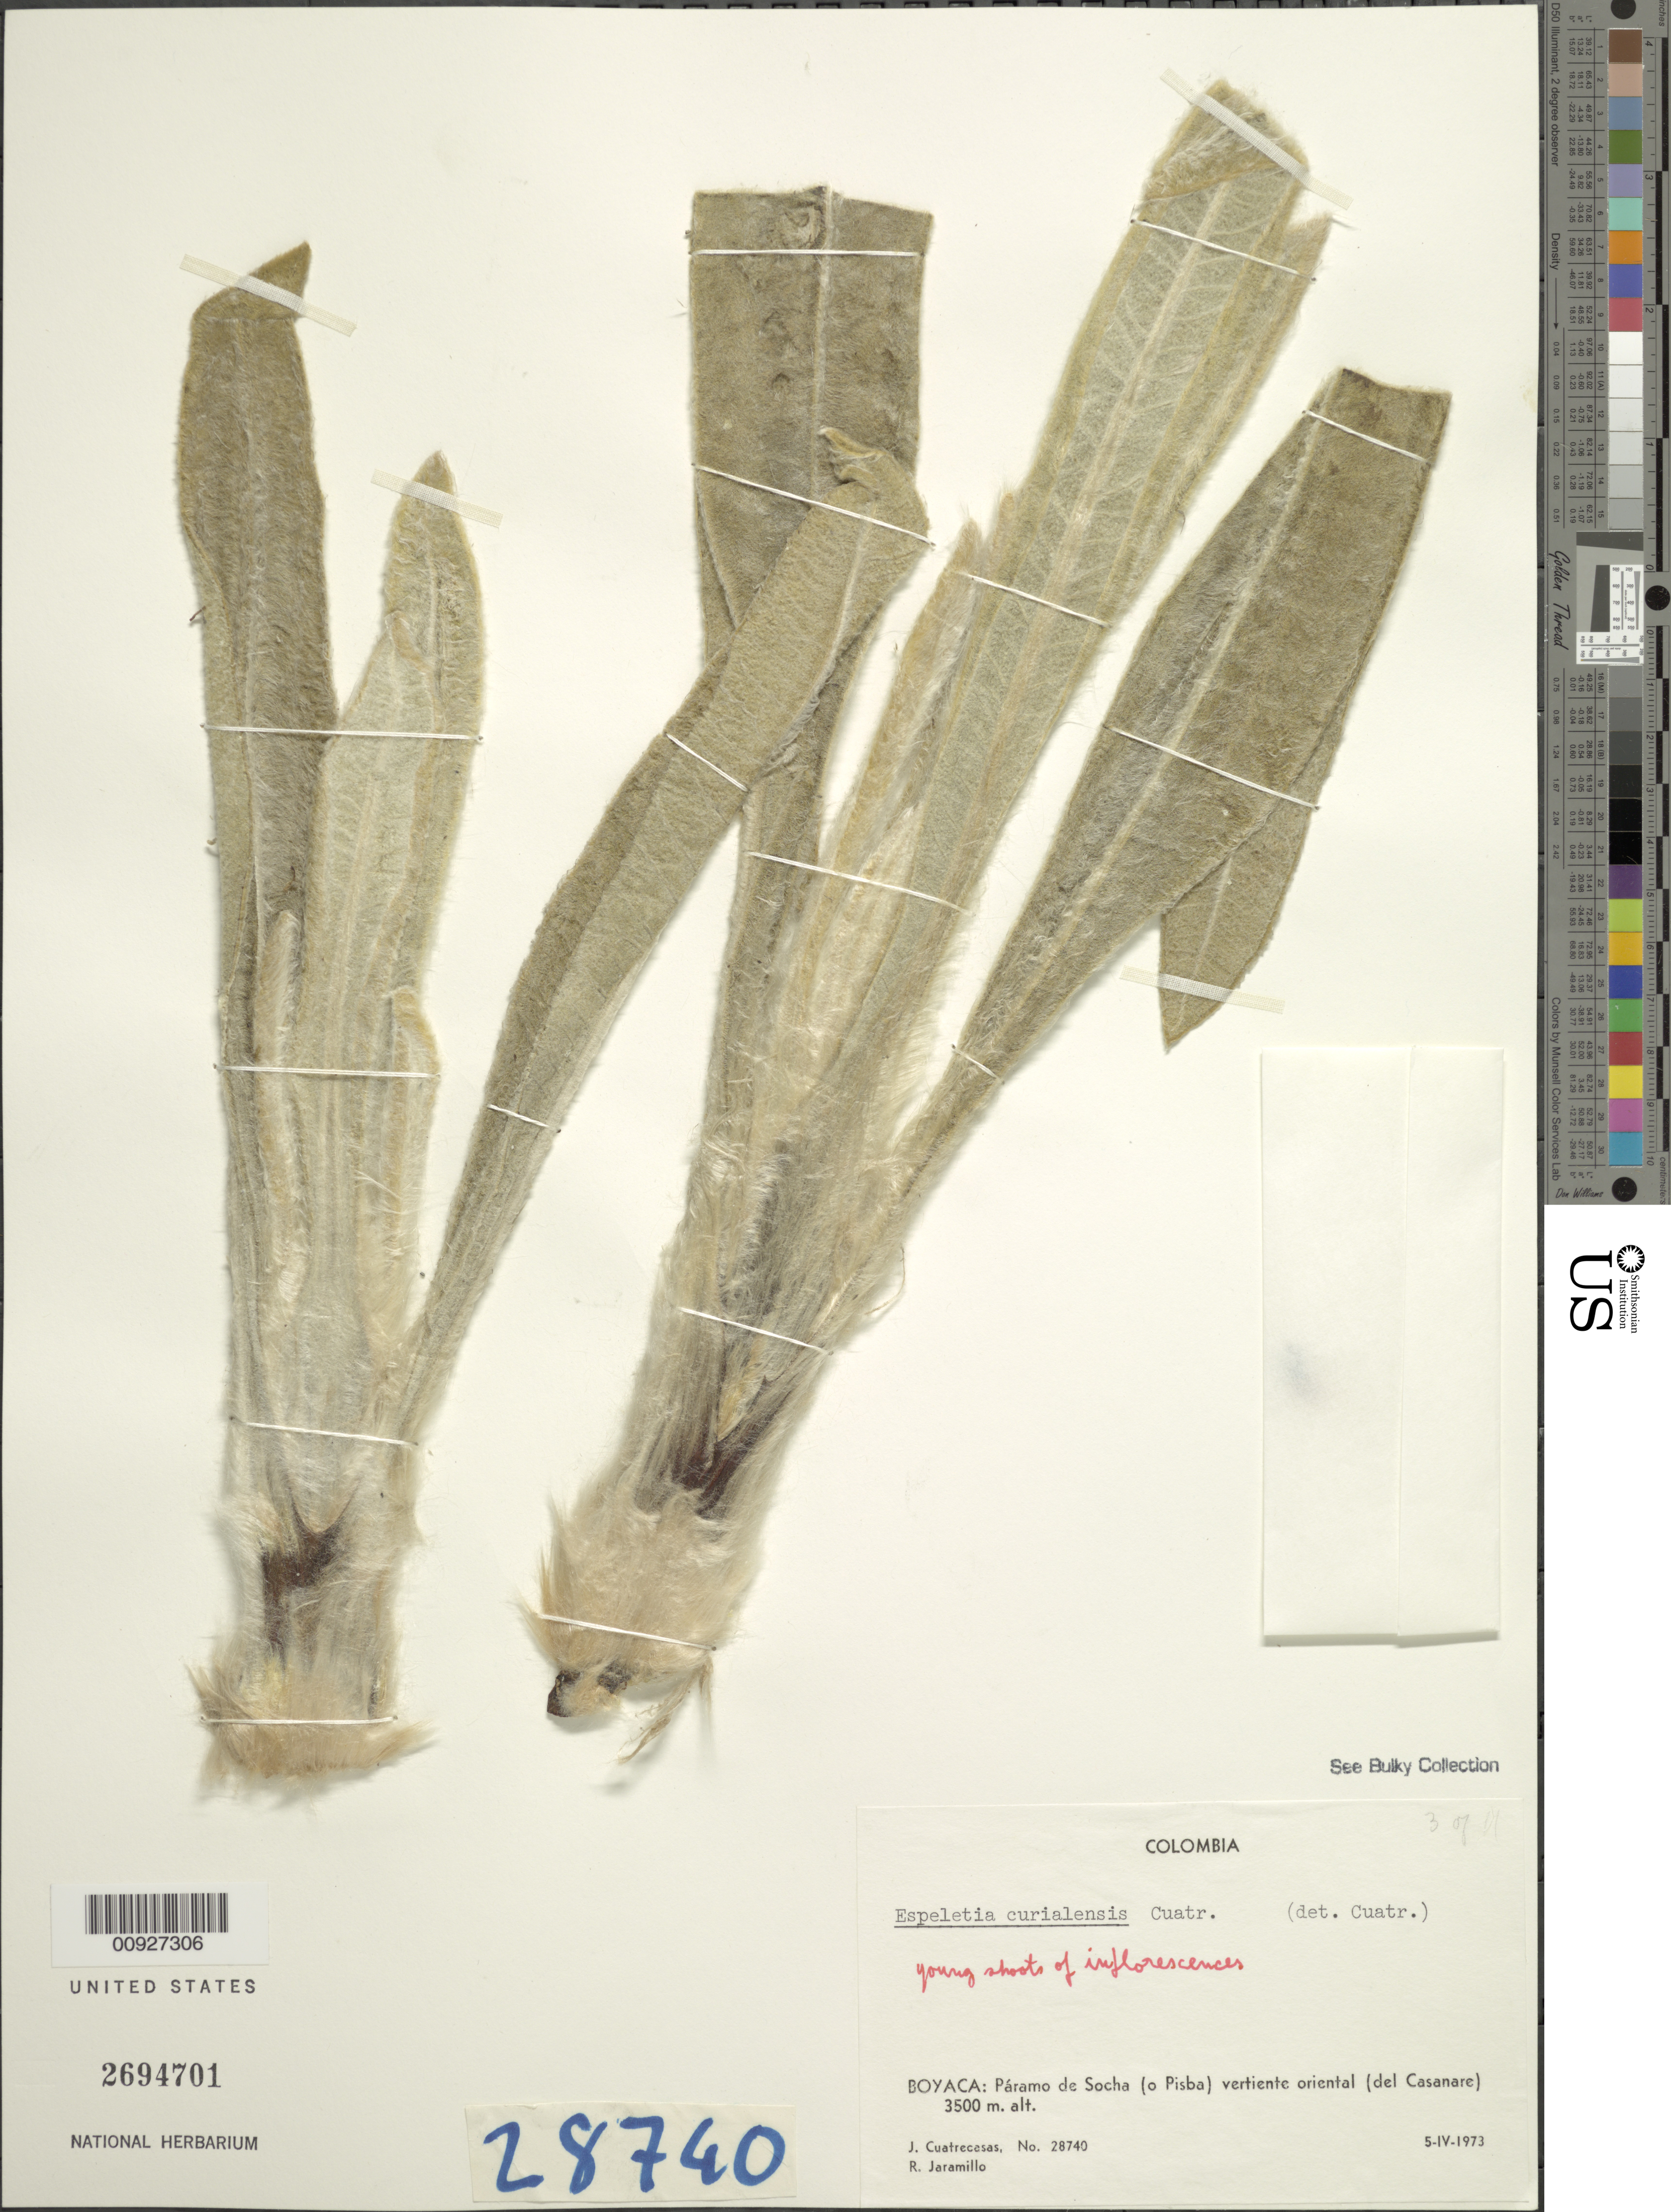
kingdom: Plantae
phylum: Tracheophyta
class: Magnoliopsida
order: Asterales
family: Asteraceae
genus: Espeletia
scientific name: Espeletia curialensis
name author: Cuatrec.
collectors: J. Cuatrecasas & R. Jaramillo M.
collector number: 28740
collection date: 1973-04-05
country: Colombia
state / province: Boyacá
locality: P. de Socha (o Pisba). Páramo de Socha (o Pisba) vertiente oriental (del Casanare)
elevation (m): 3500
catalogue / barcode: US 2694701